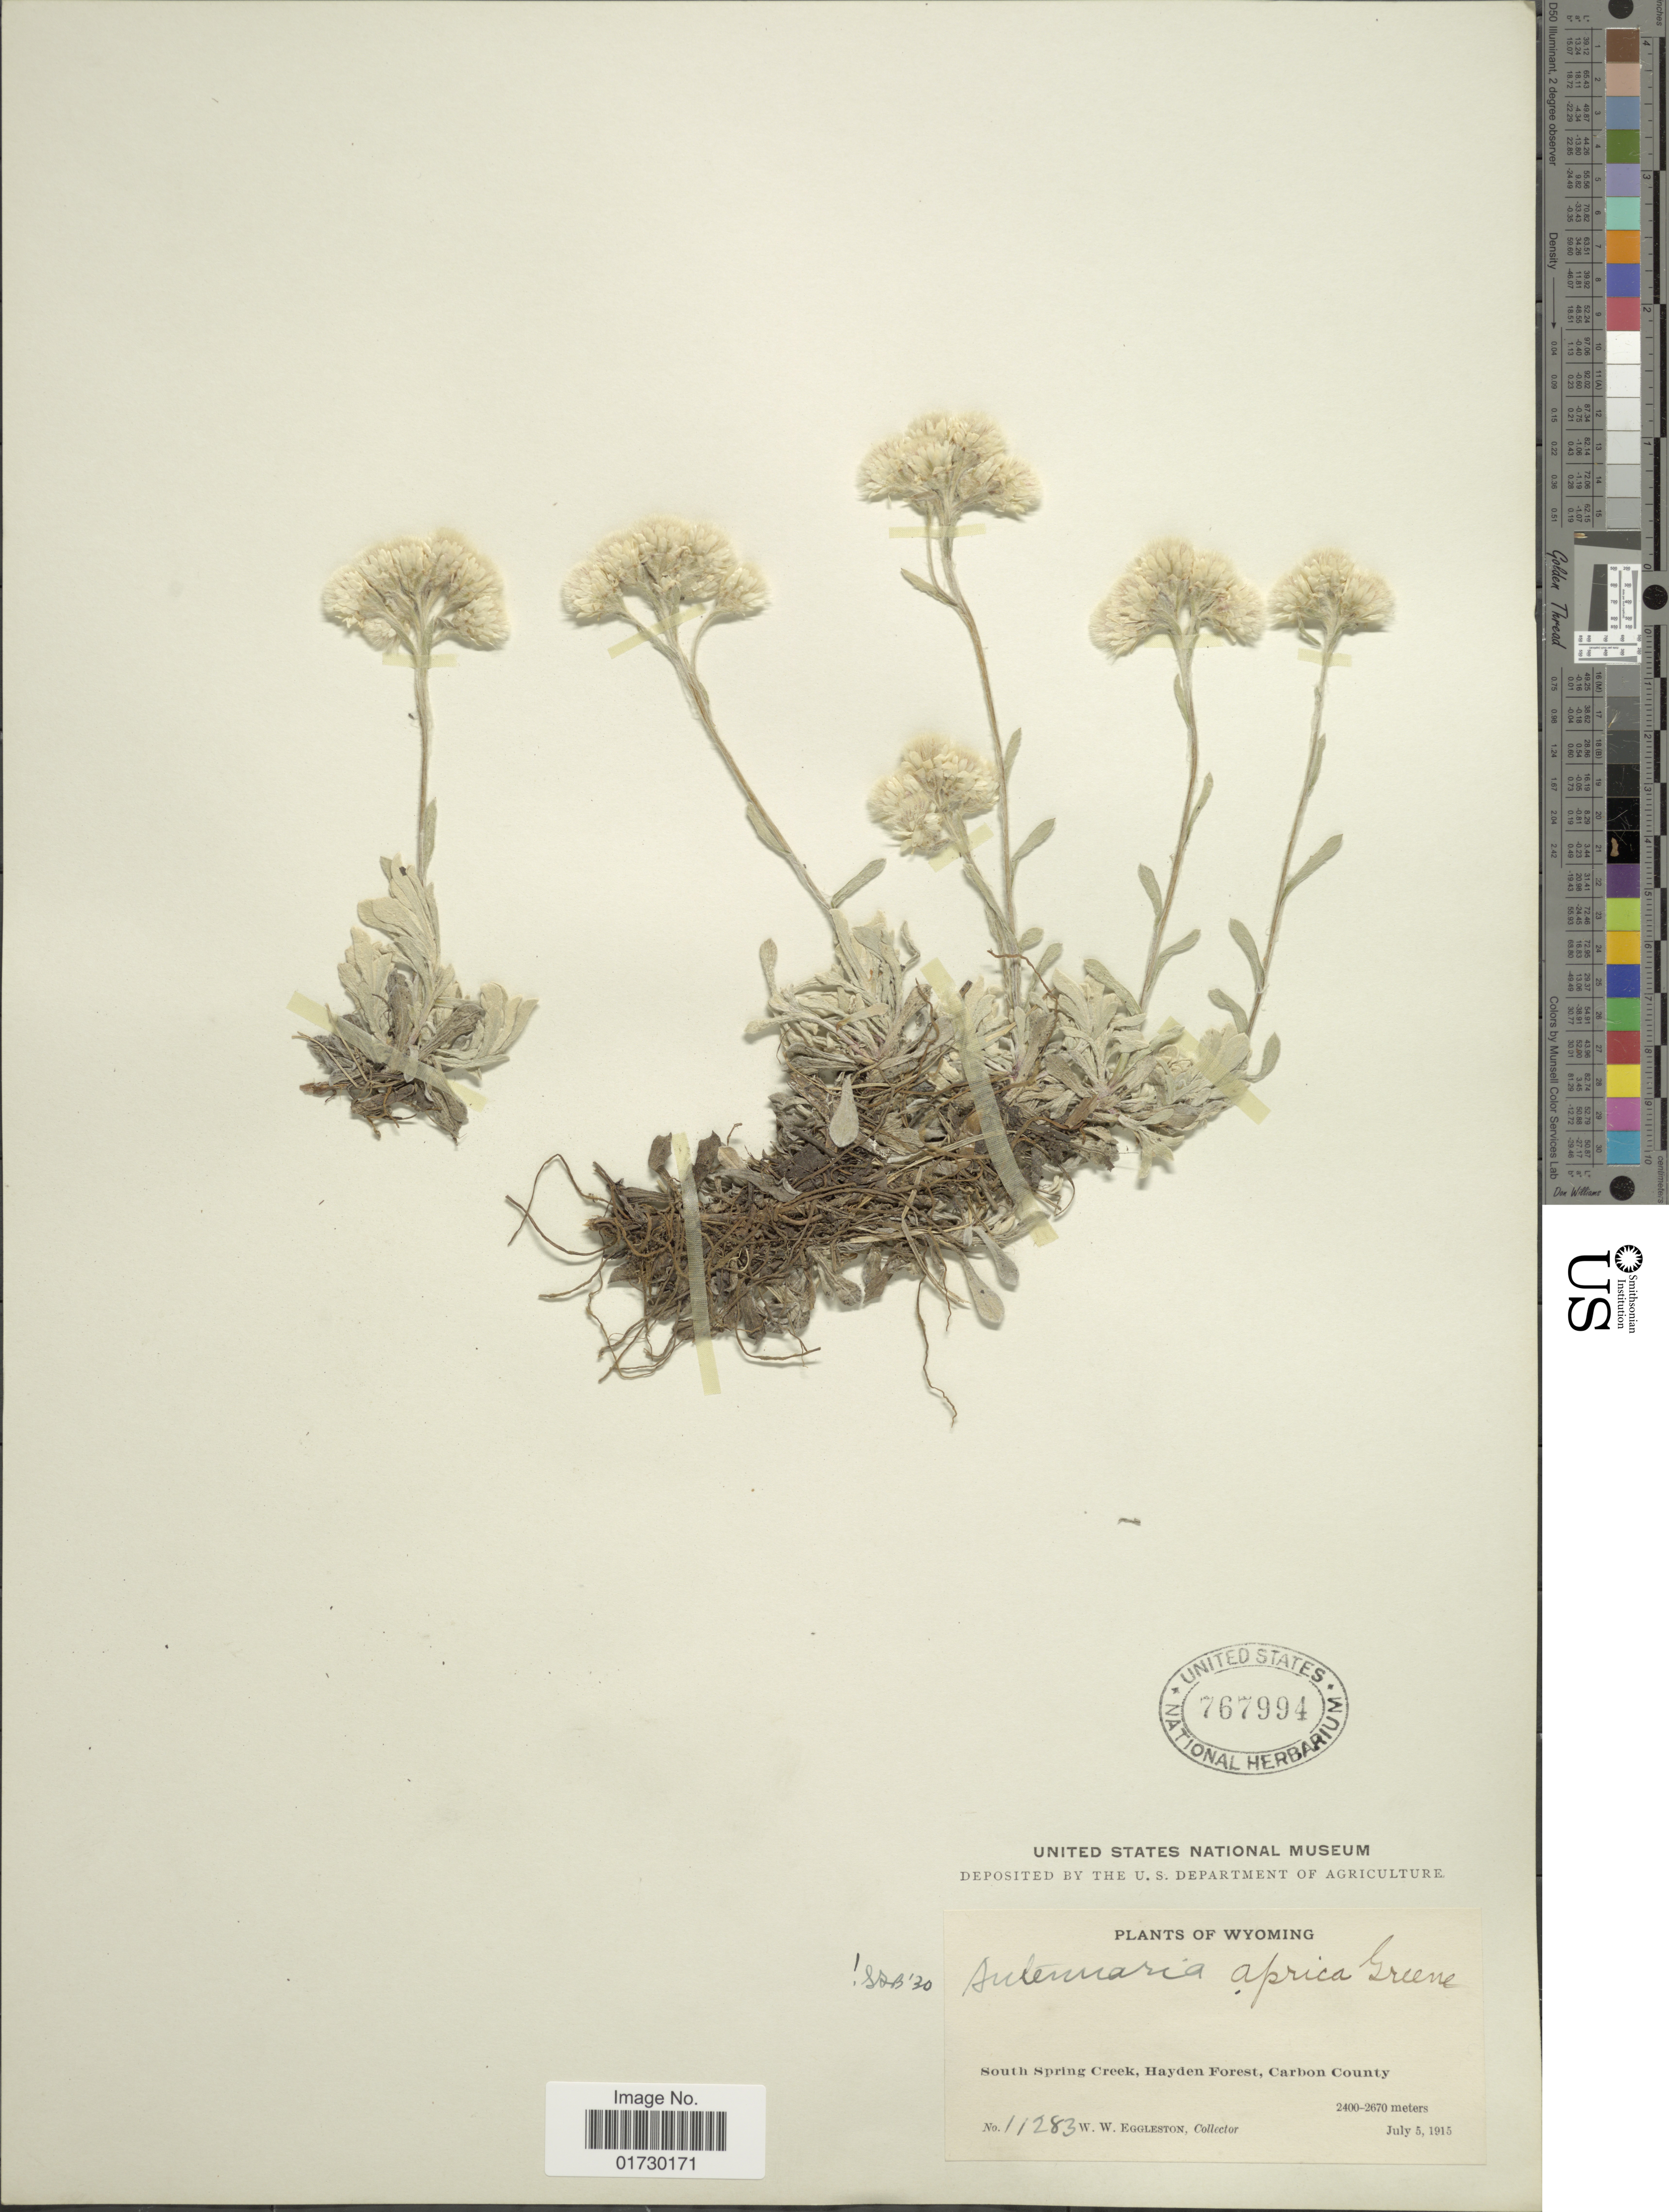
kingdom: Plantae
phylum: Tracheophyta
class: Magnoliopsida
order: Asterales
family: Asteraceae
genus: Antennaria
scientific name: Antennaria aprica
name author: Greene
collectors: W. W. Eggleston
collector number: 11283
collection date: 1915-07-05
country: United States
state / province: Wyoming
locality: South Spring Creek, Hayden Forest, Carbon County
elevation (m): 2400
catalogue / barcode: US 767994